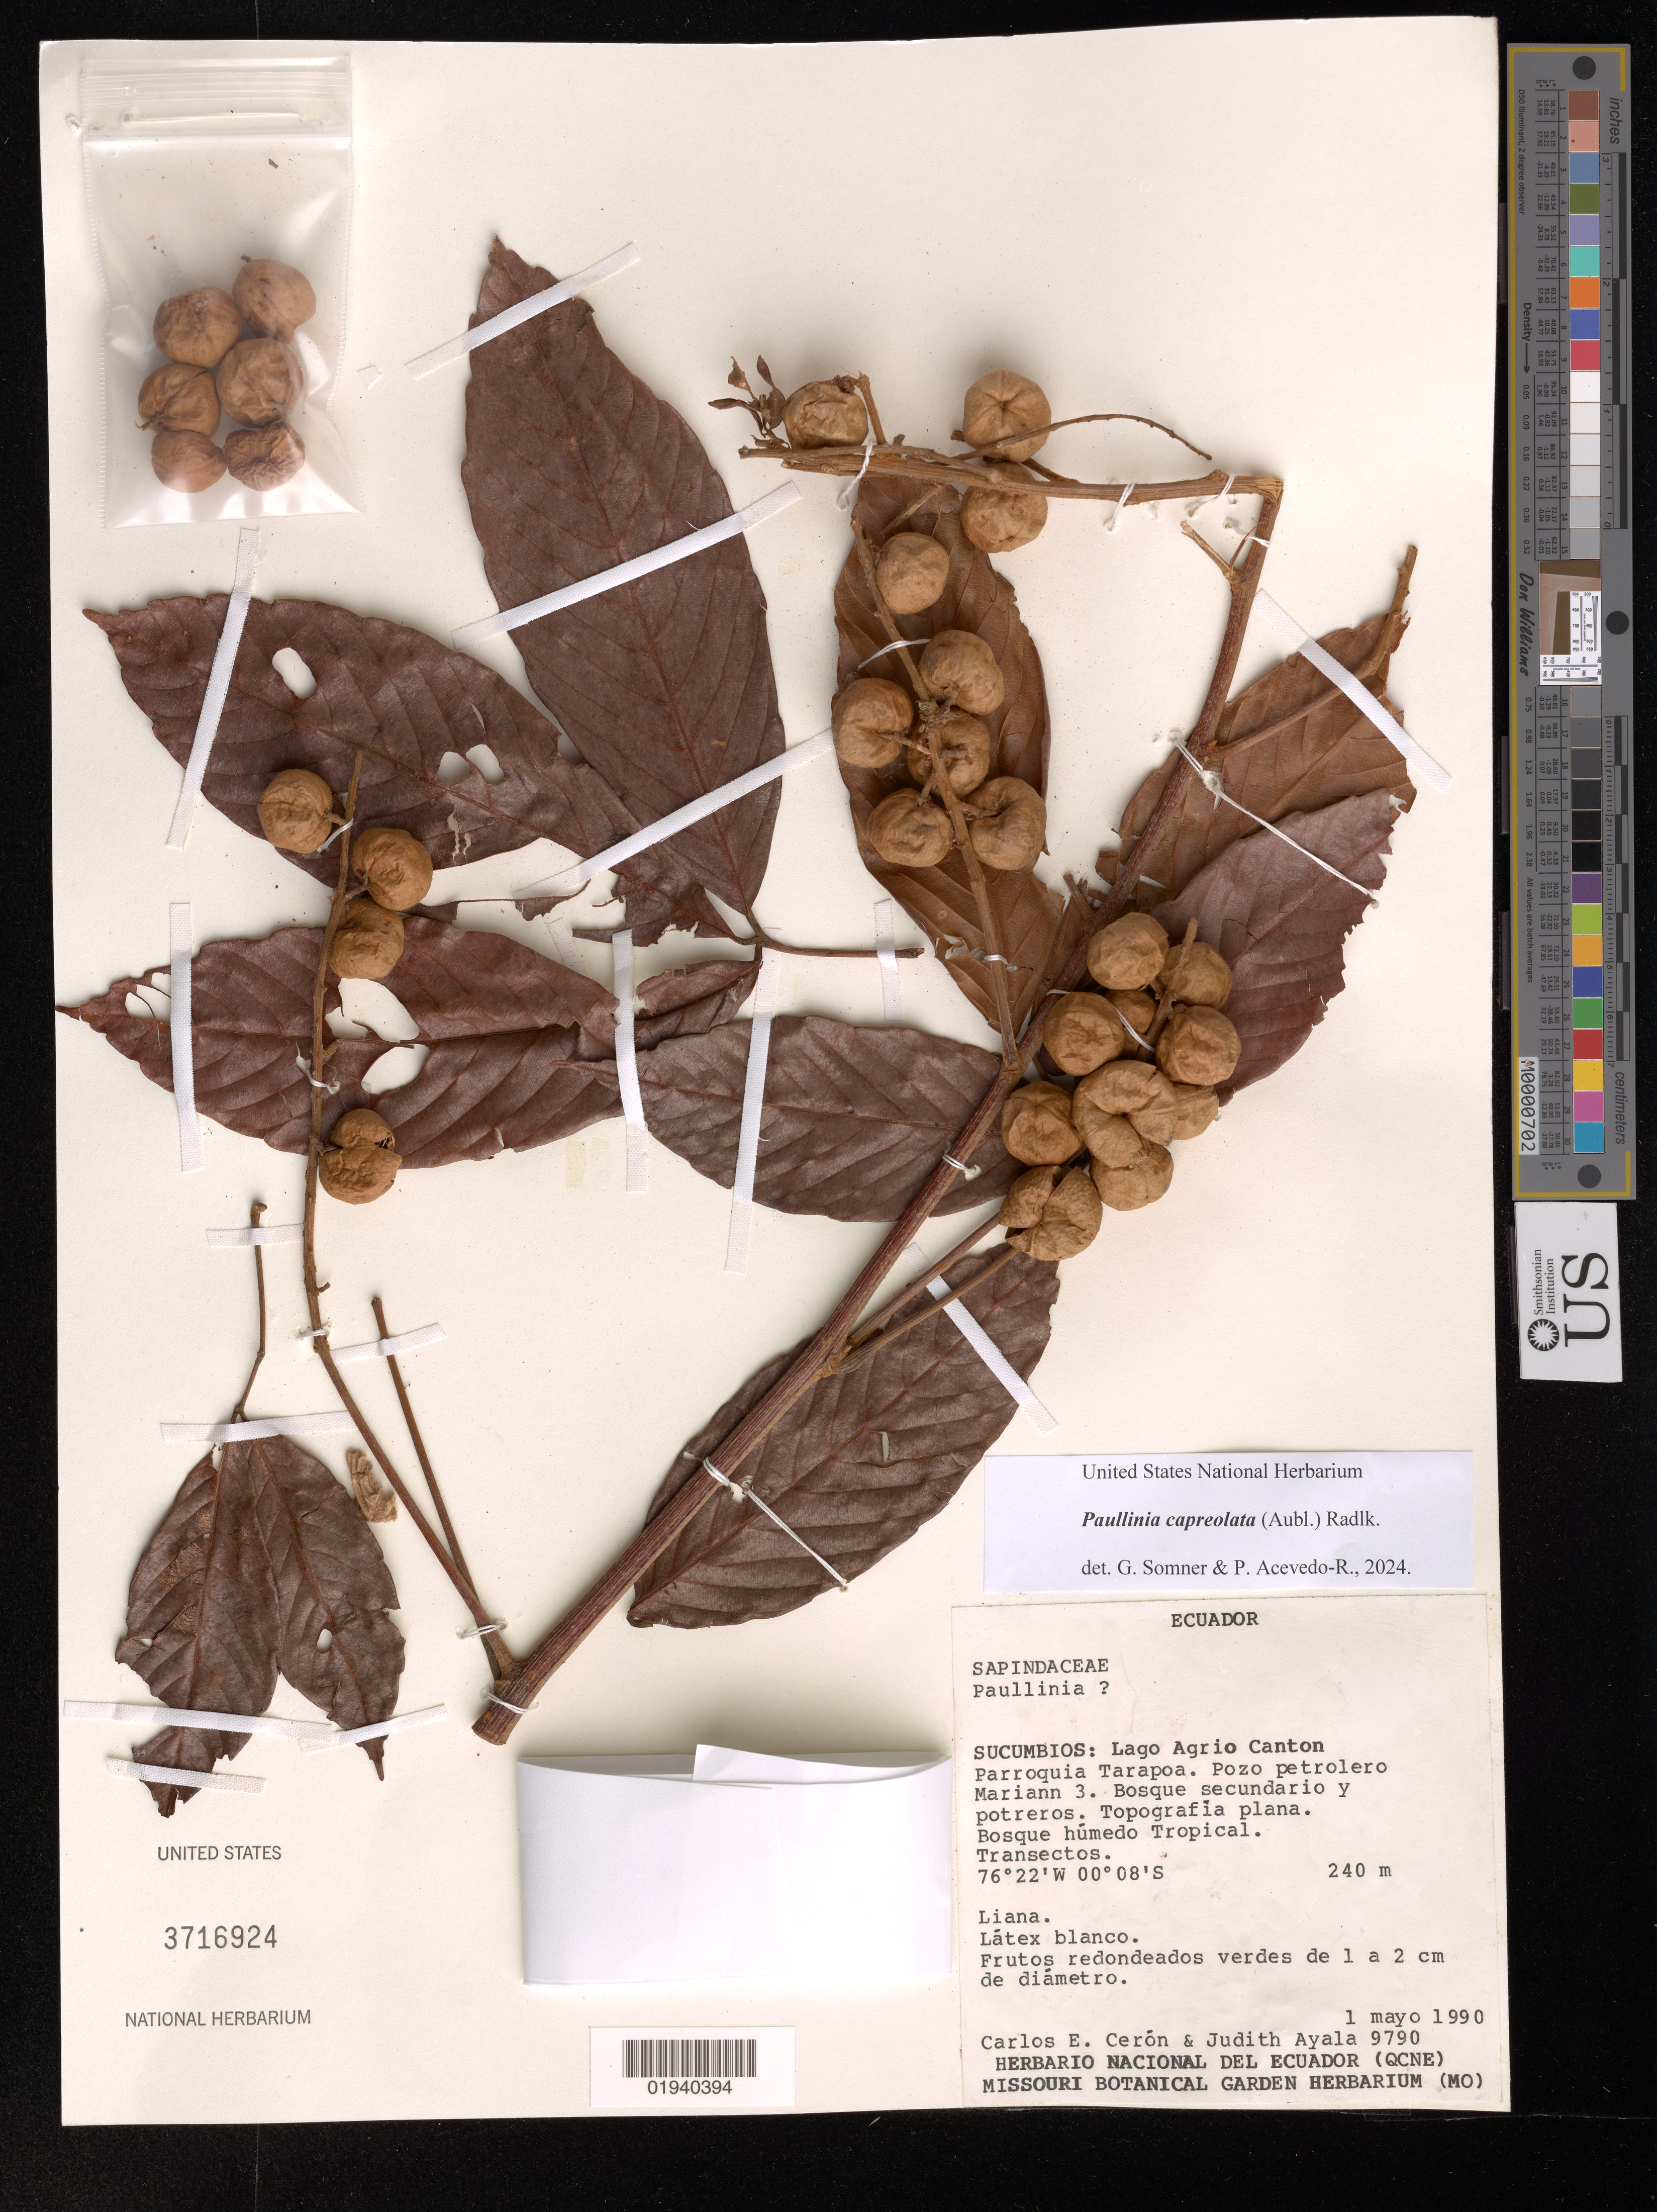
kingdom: Plantae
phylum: Tracheophyta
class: Magnoliopsida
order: Sapindales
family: Sapindaceae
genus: Paullinia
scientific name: Paullinia capreolata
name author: (Aubl.) Radlk.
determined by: Acevedo-Rodríguez, P.; Somner, G. V.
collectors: C. E. Cerón M. & J. Ayala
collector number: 9790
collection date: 1990-05-01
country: Ecuador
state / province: Sucumbios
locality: Lago Agrio Canton. Parroquia Tarapoa. Pozo petrolero Mariann 3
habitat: Bosque secundario y potreros. Topografía plana. Bosque húmedo tropical. Transectos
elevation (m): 240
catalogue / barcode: US 3716924